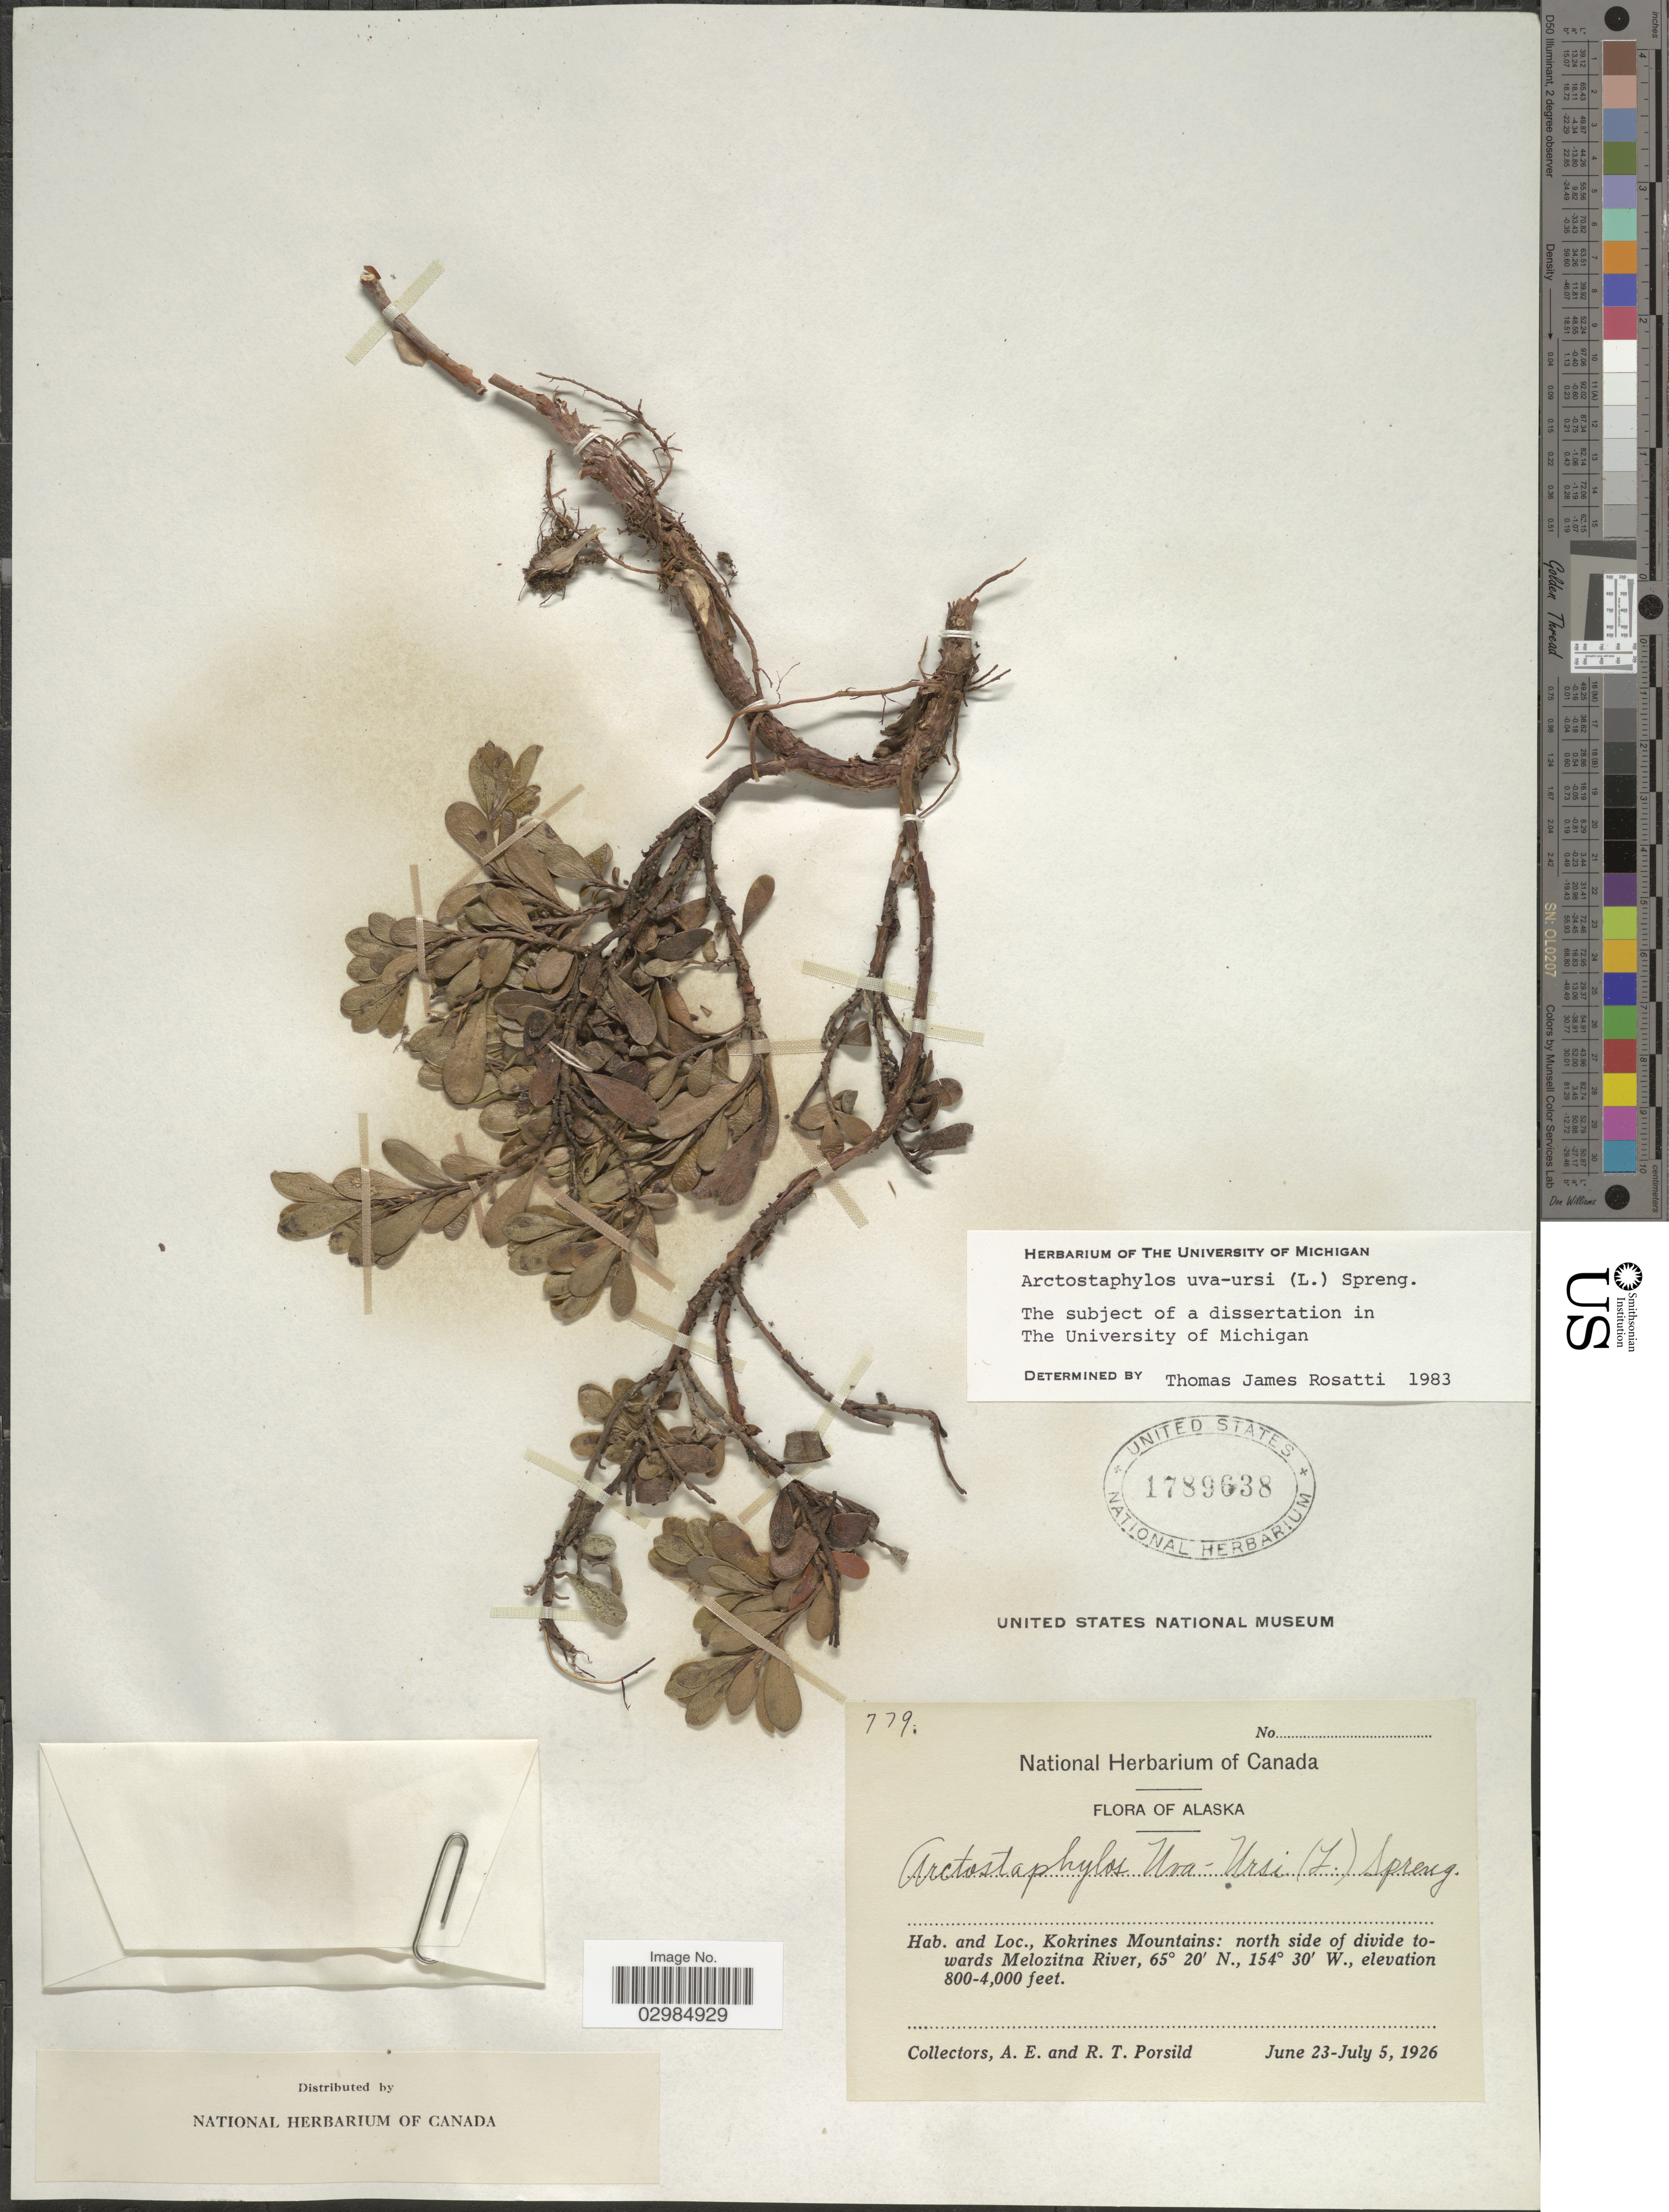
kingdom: Plantae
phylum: Tracheophyta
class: Magnoliopsida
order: Ericales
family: Ericaceae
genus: Arctostaphylos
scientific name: Arctostaphylos uva-ursi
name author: (L.) Spreng.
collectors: A. E. Porsild & R. T. Porsild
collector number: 779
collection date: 1926-06-23/1926-07-05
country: United States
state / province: Alaska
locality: Kokrines Mountains: north side of divide towards Melozitna River.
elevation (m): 244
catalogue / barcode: US 1789638